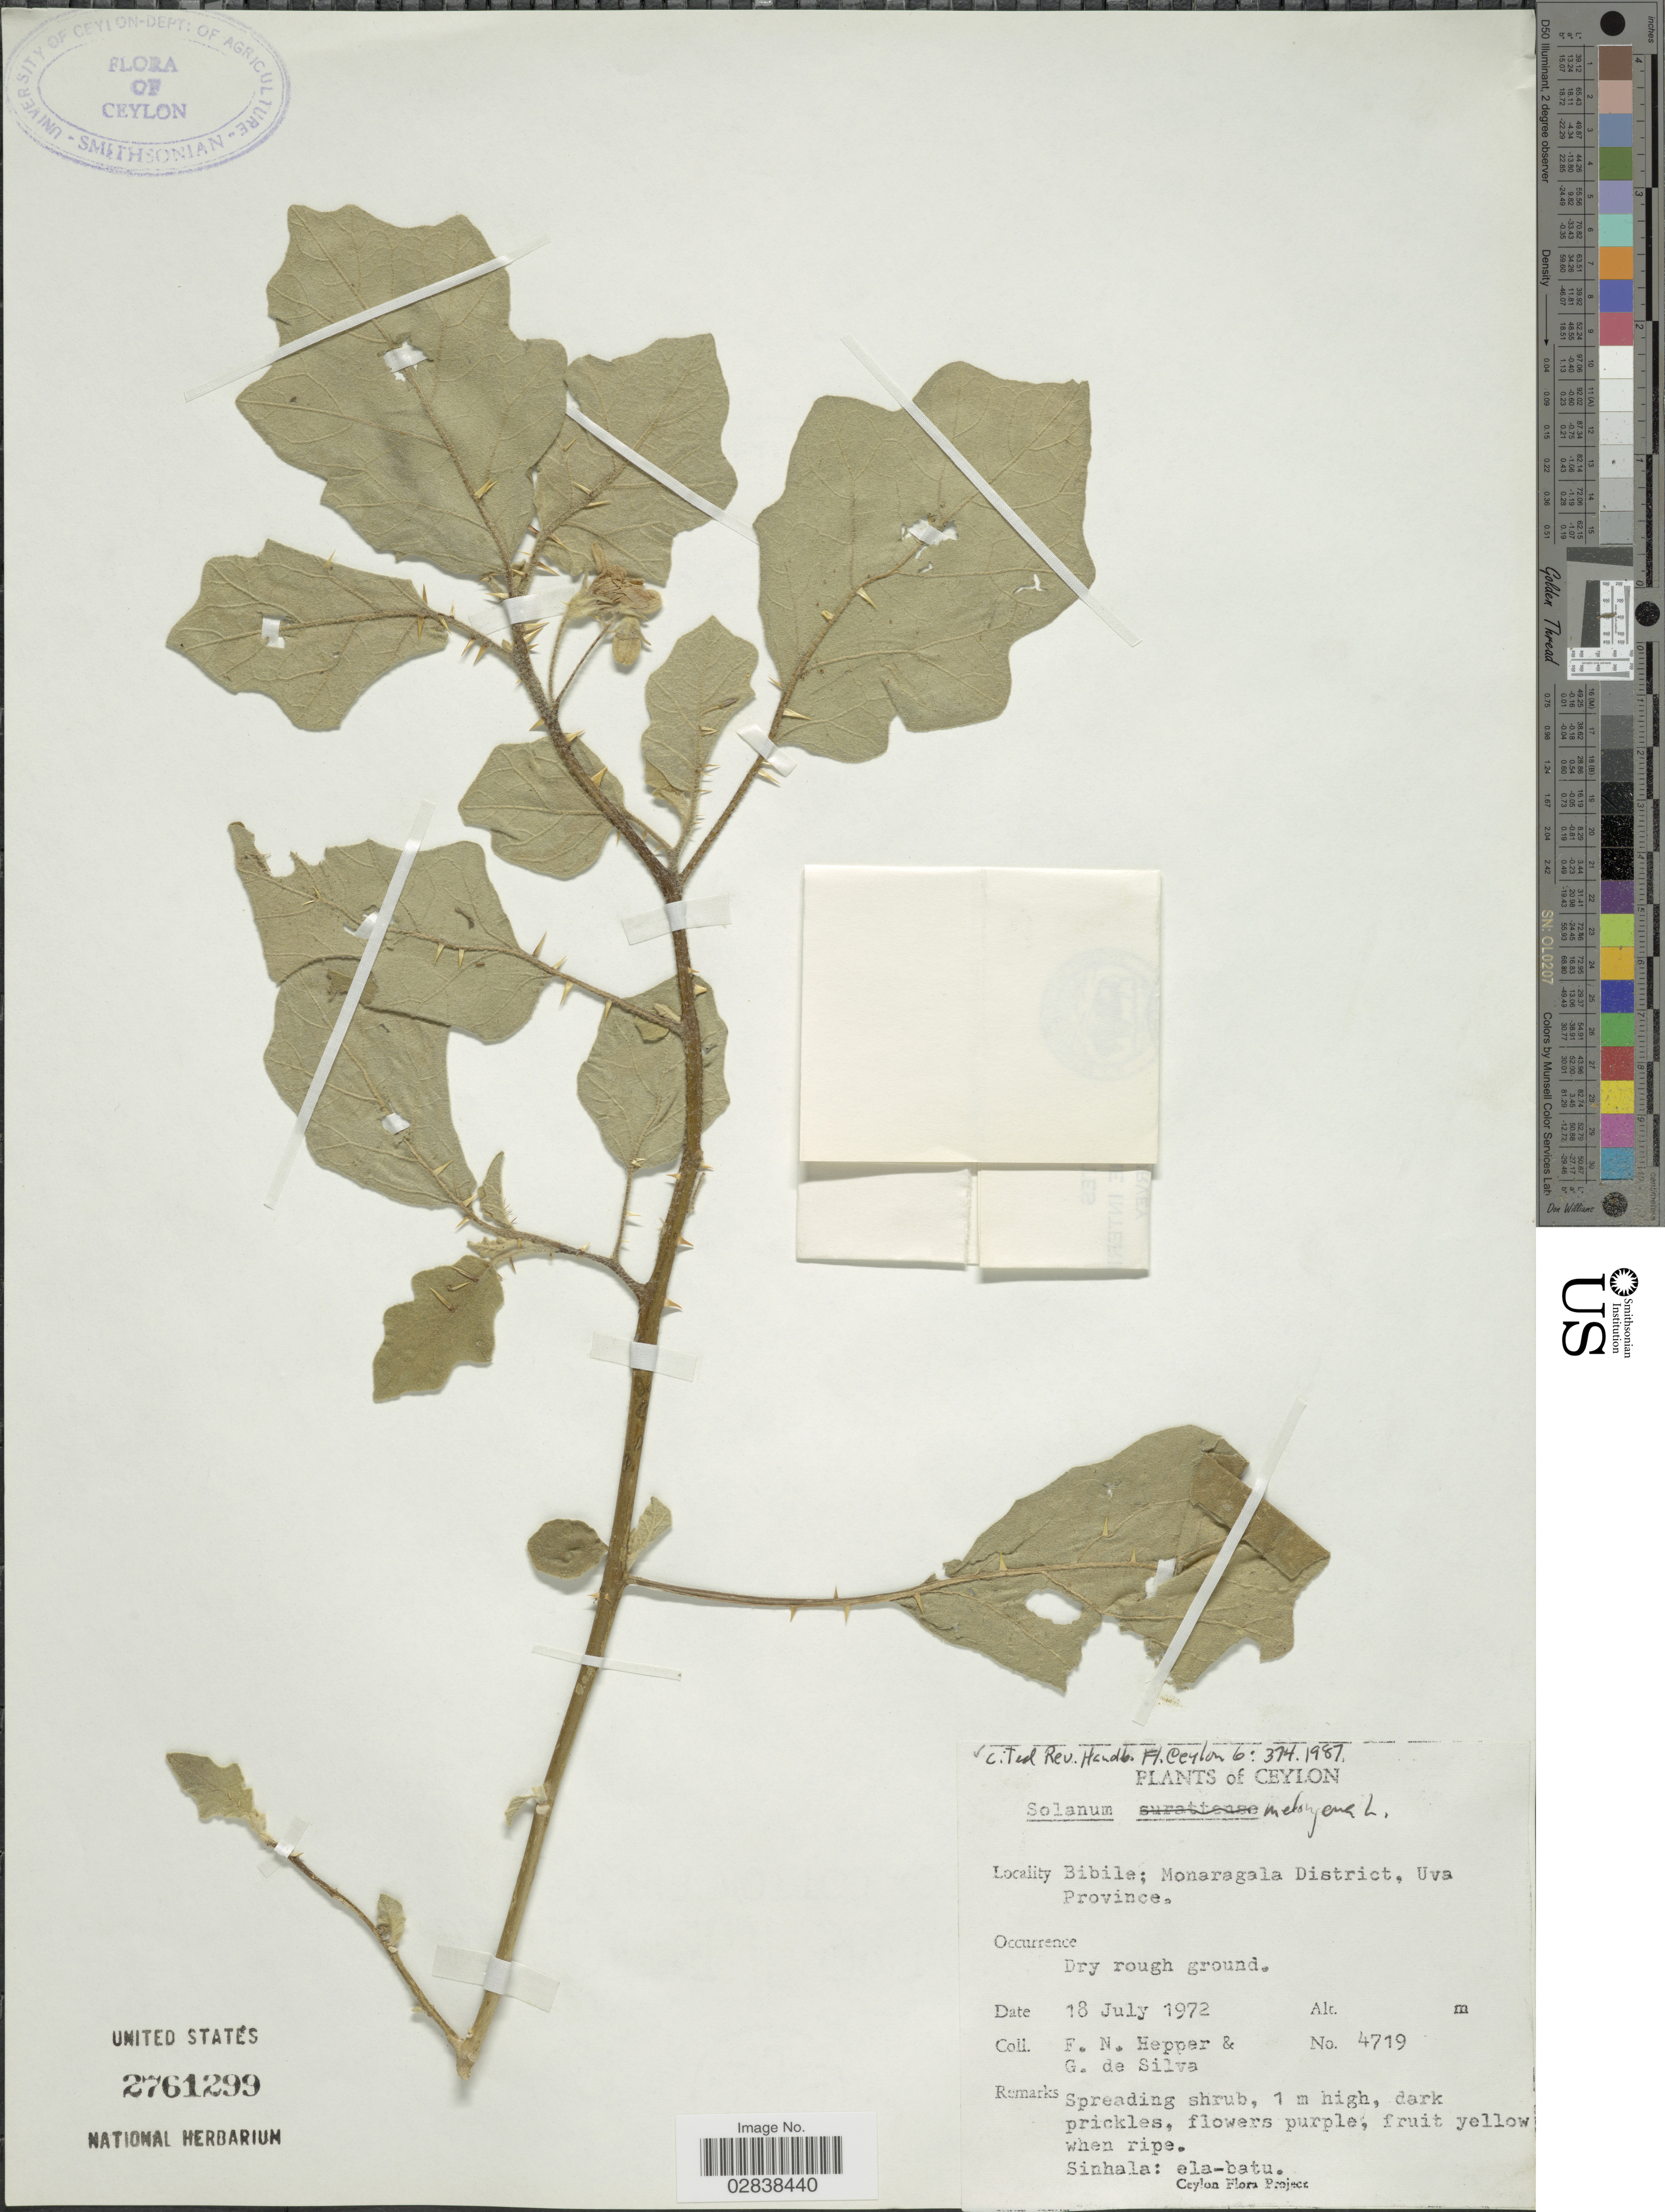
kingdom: Plantae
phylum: Tracheophyta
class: Magnoliopsida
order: Solanales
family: Solanaceae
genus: Solanum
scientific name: Solanum melongena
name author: L.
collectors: F. Hepper & G. De Silva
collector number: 4719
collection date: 1972-07-18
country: Sri Lanka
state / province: Uva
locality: Ceylon, Bibile; Monaragala District, Uva Province.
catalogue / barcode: US 2761299